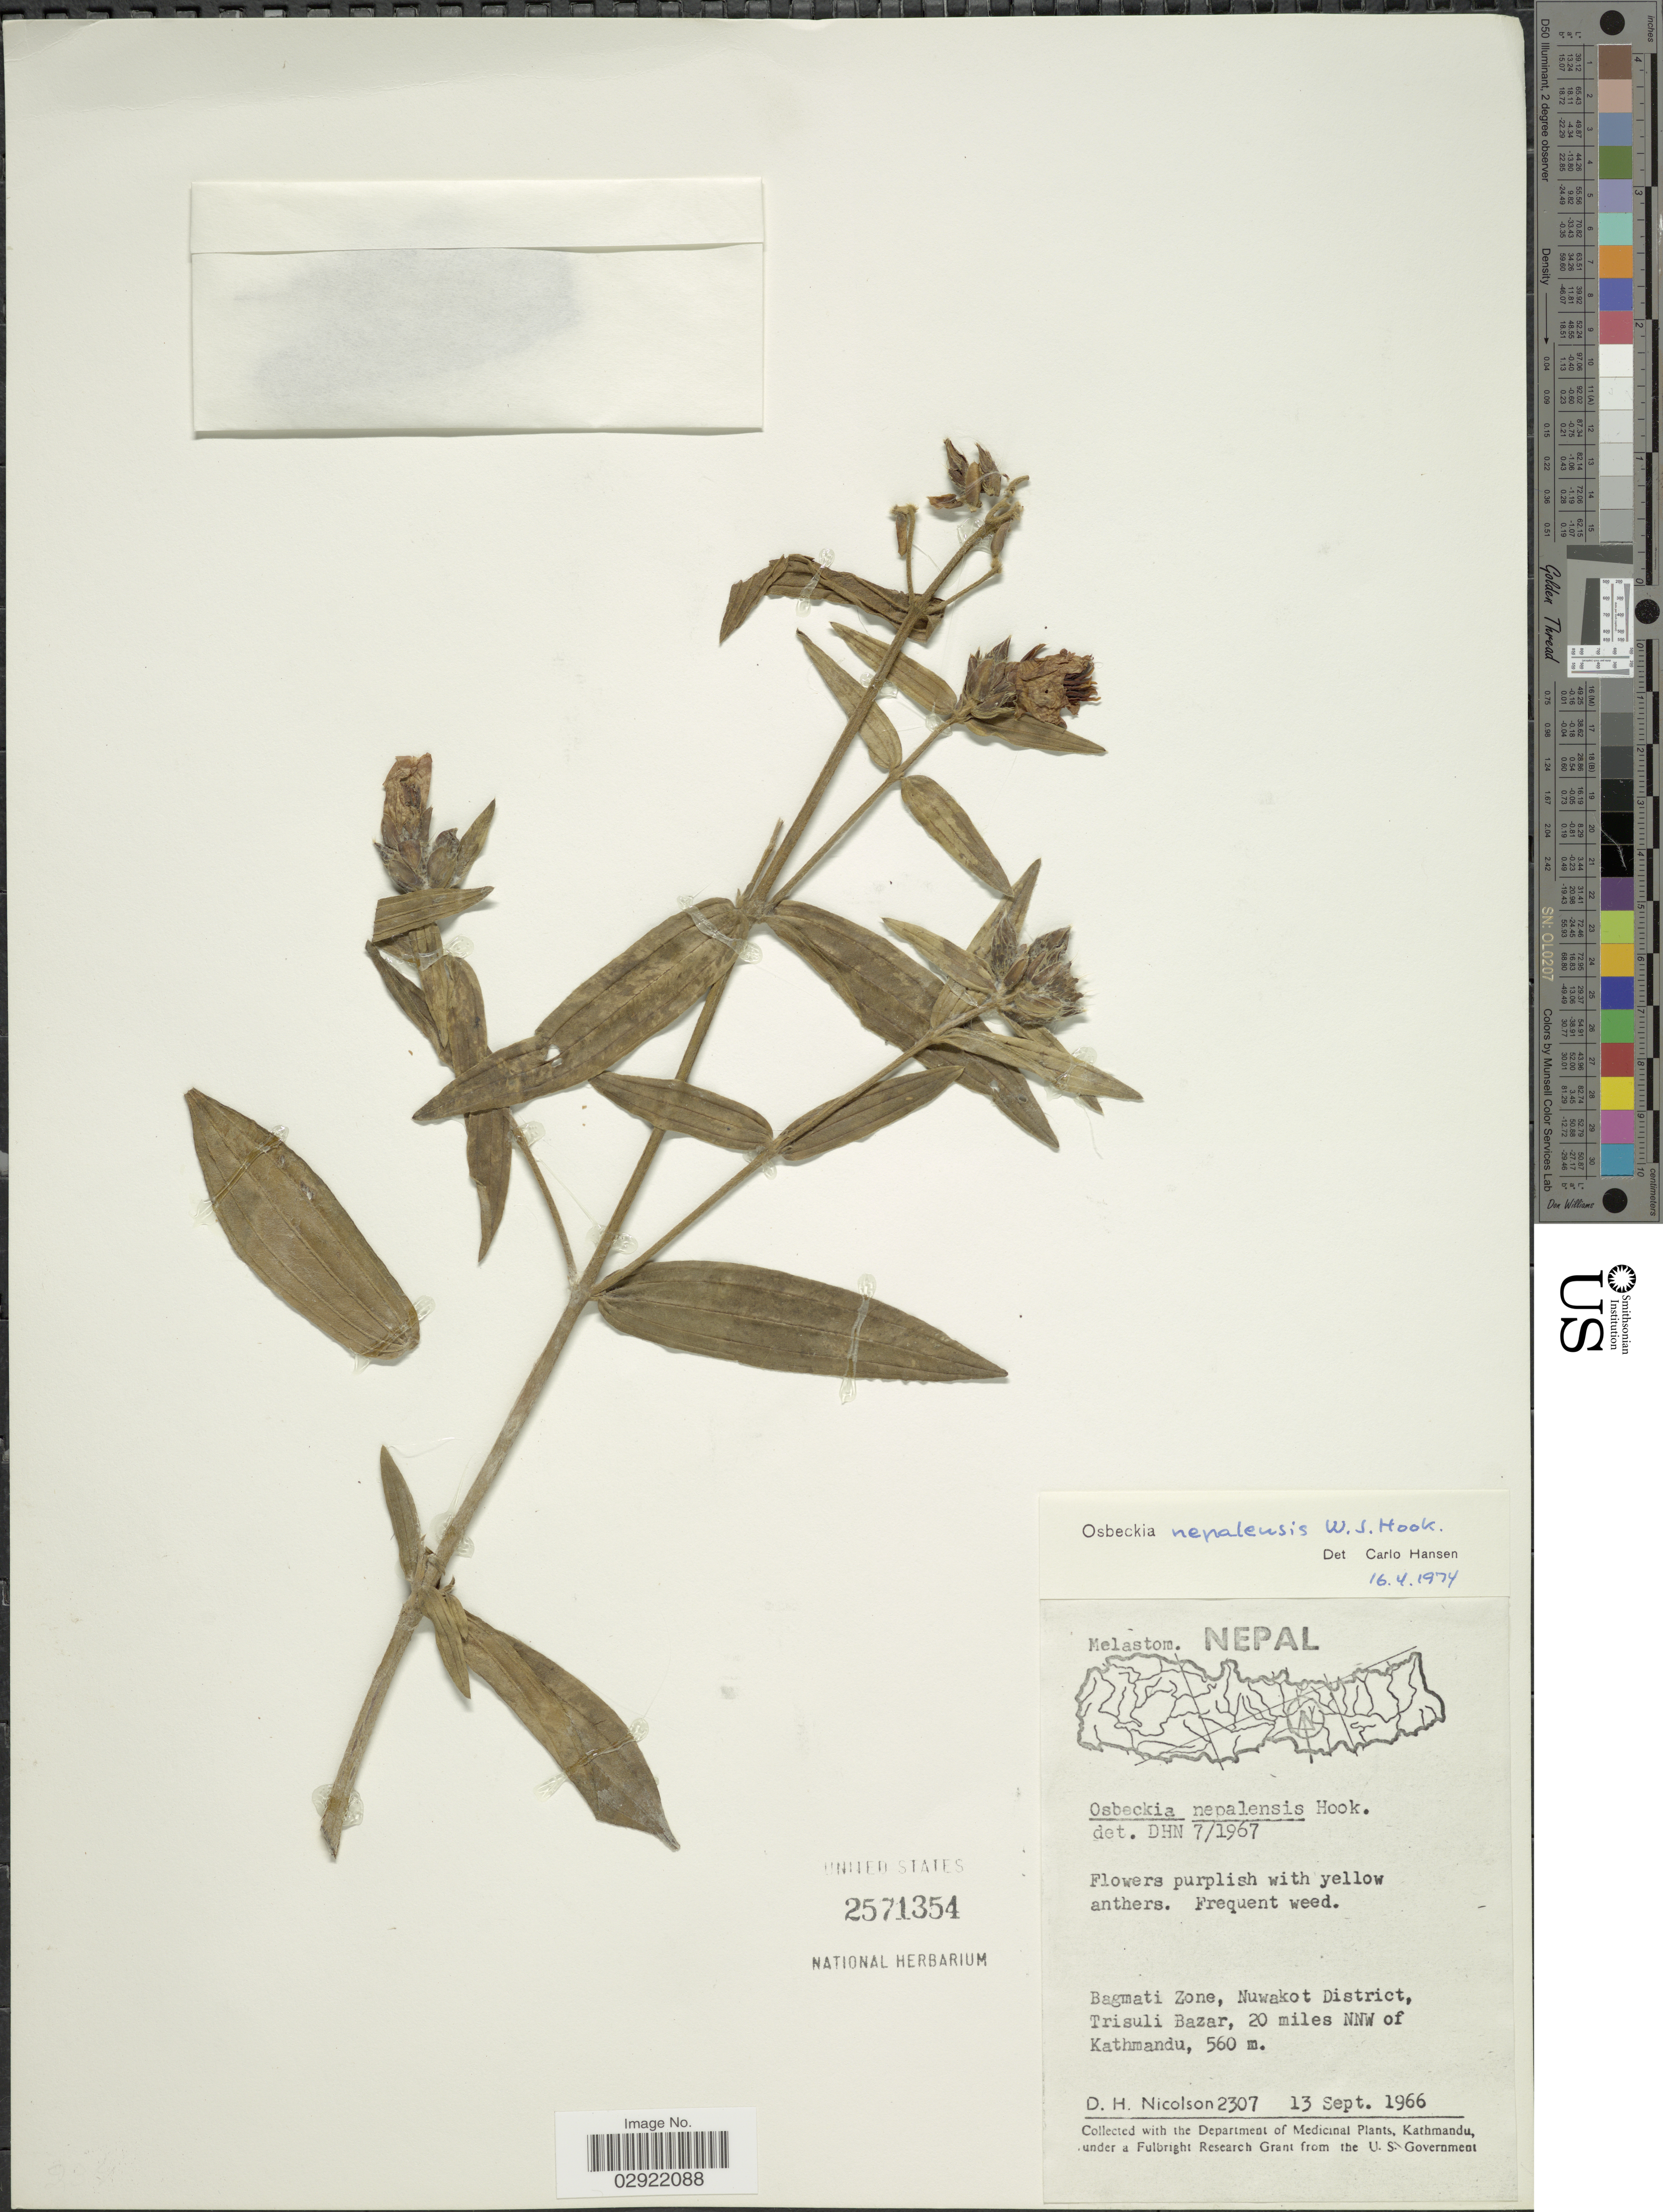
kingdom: Plantae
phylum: Tracheophyta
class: Magnoliopsida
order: Myrtales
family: Melastomataceae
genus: Osbeckia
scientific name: Osbeckia nepalensis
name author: Hook.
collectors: D. H. Nicolson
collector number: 2307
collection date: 1966-09-13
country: Nepal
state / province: Bagmati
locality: Bagmati zone, Nuwakot District, Trisuli Bazar, 20 miles NNW of Kathmandu.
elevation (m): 560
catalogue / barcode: US 2571354